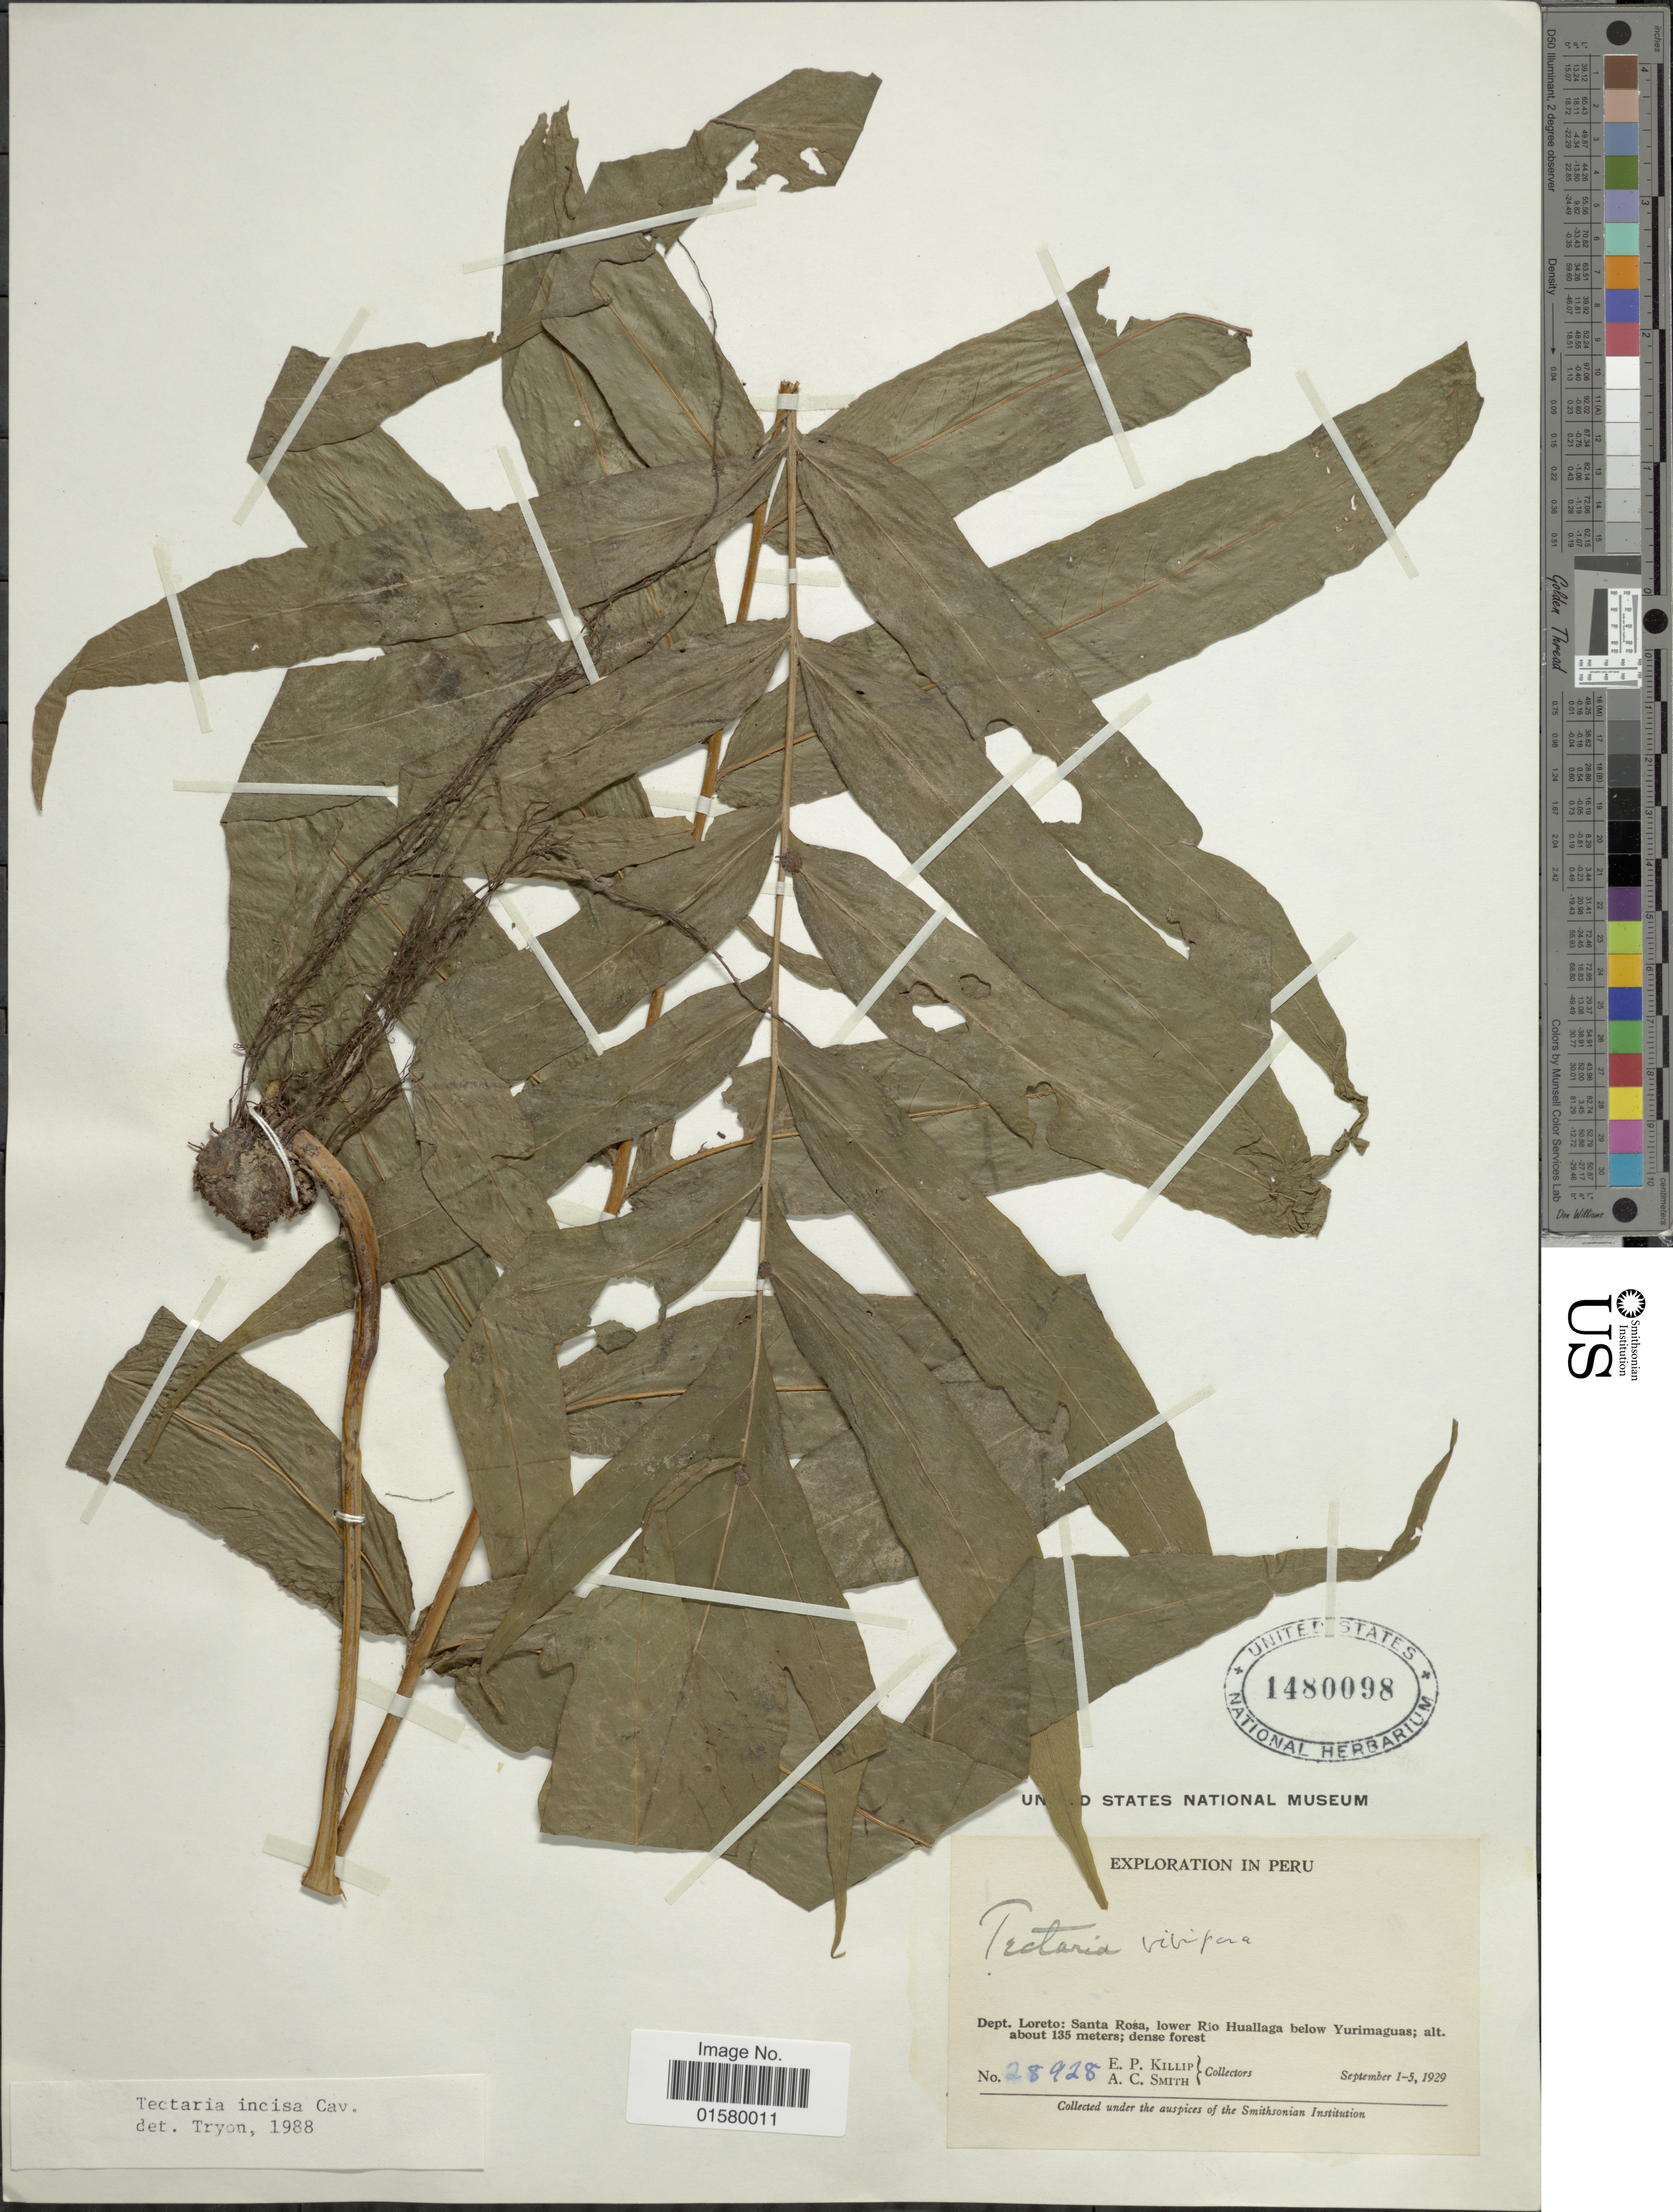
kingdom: Plantae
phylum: Tracheophyta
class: Polypodiopsida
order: Polypodiales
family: Tectariaceae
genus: Tectaria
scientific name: Tectaria vivipara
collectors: E. P. Killip & A. C. Smith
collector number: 28928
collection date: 1929-09-01/1929-09-05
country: Peru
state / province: Loreto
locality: Dept. Loreto: Santa Rosa, lower Rio Huallaga below Yurimaguas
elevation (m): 135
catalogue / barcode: US 1480098